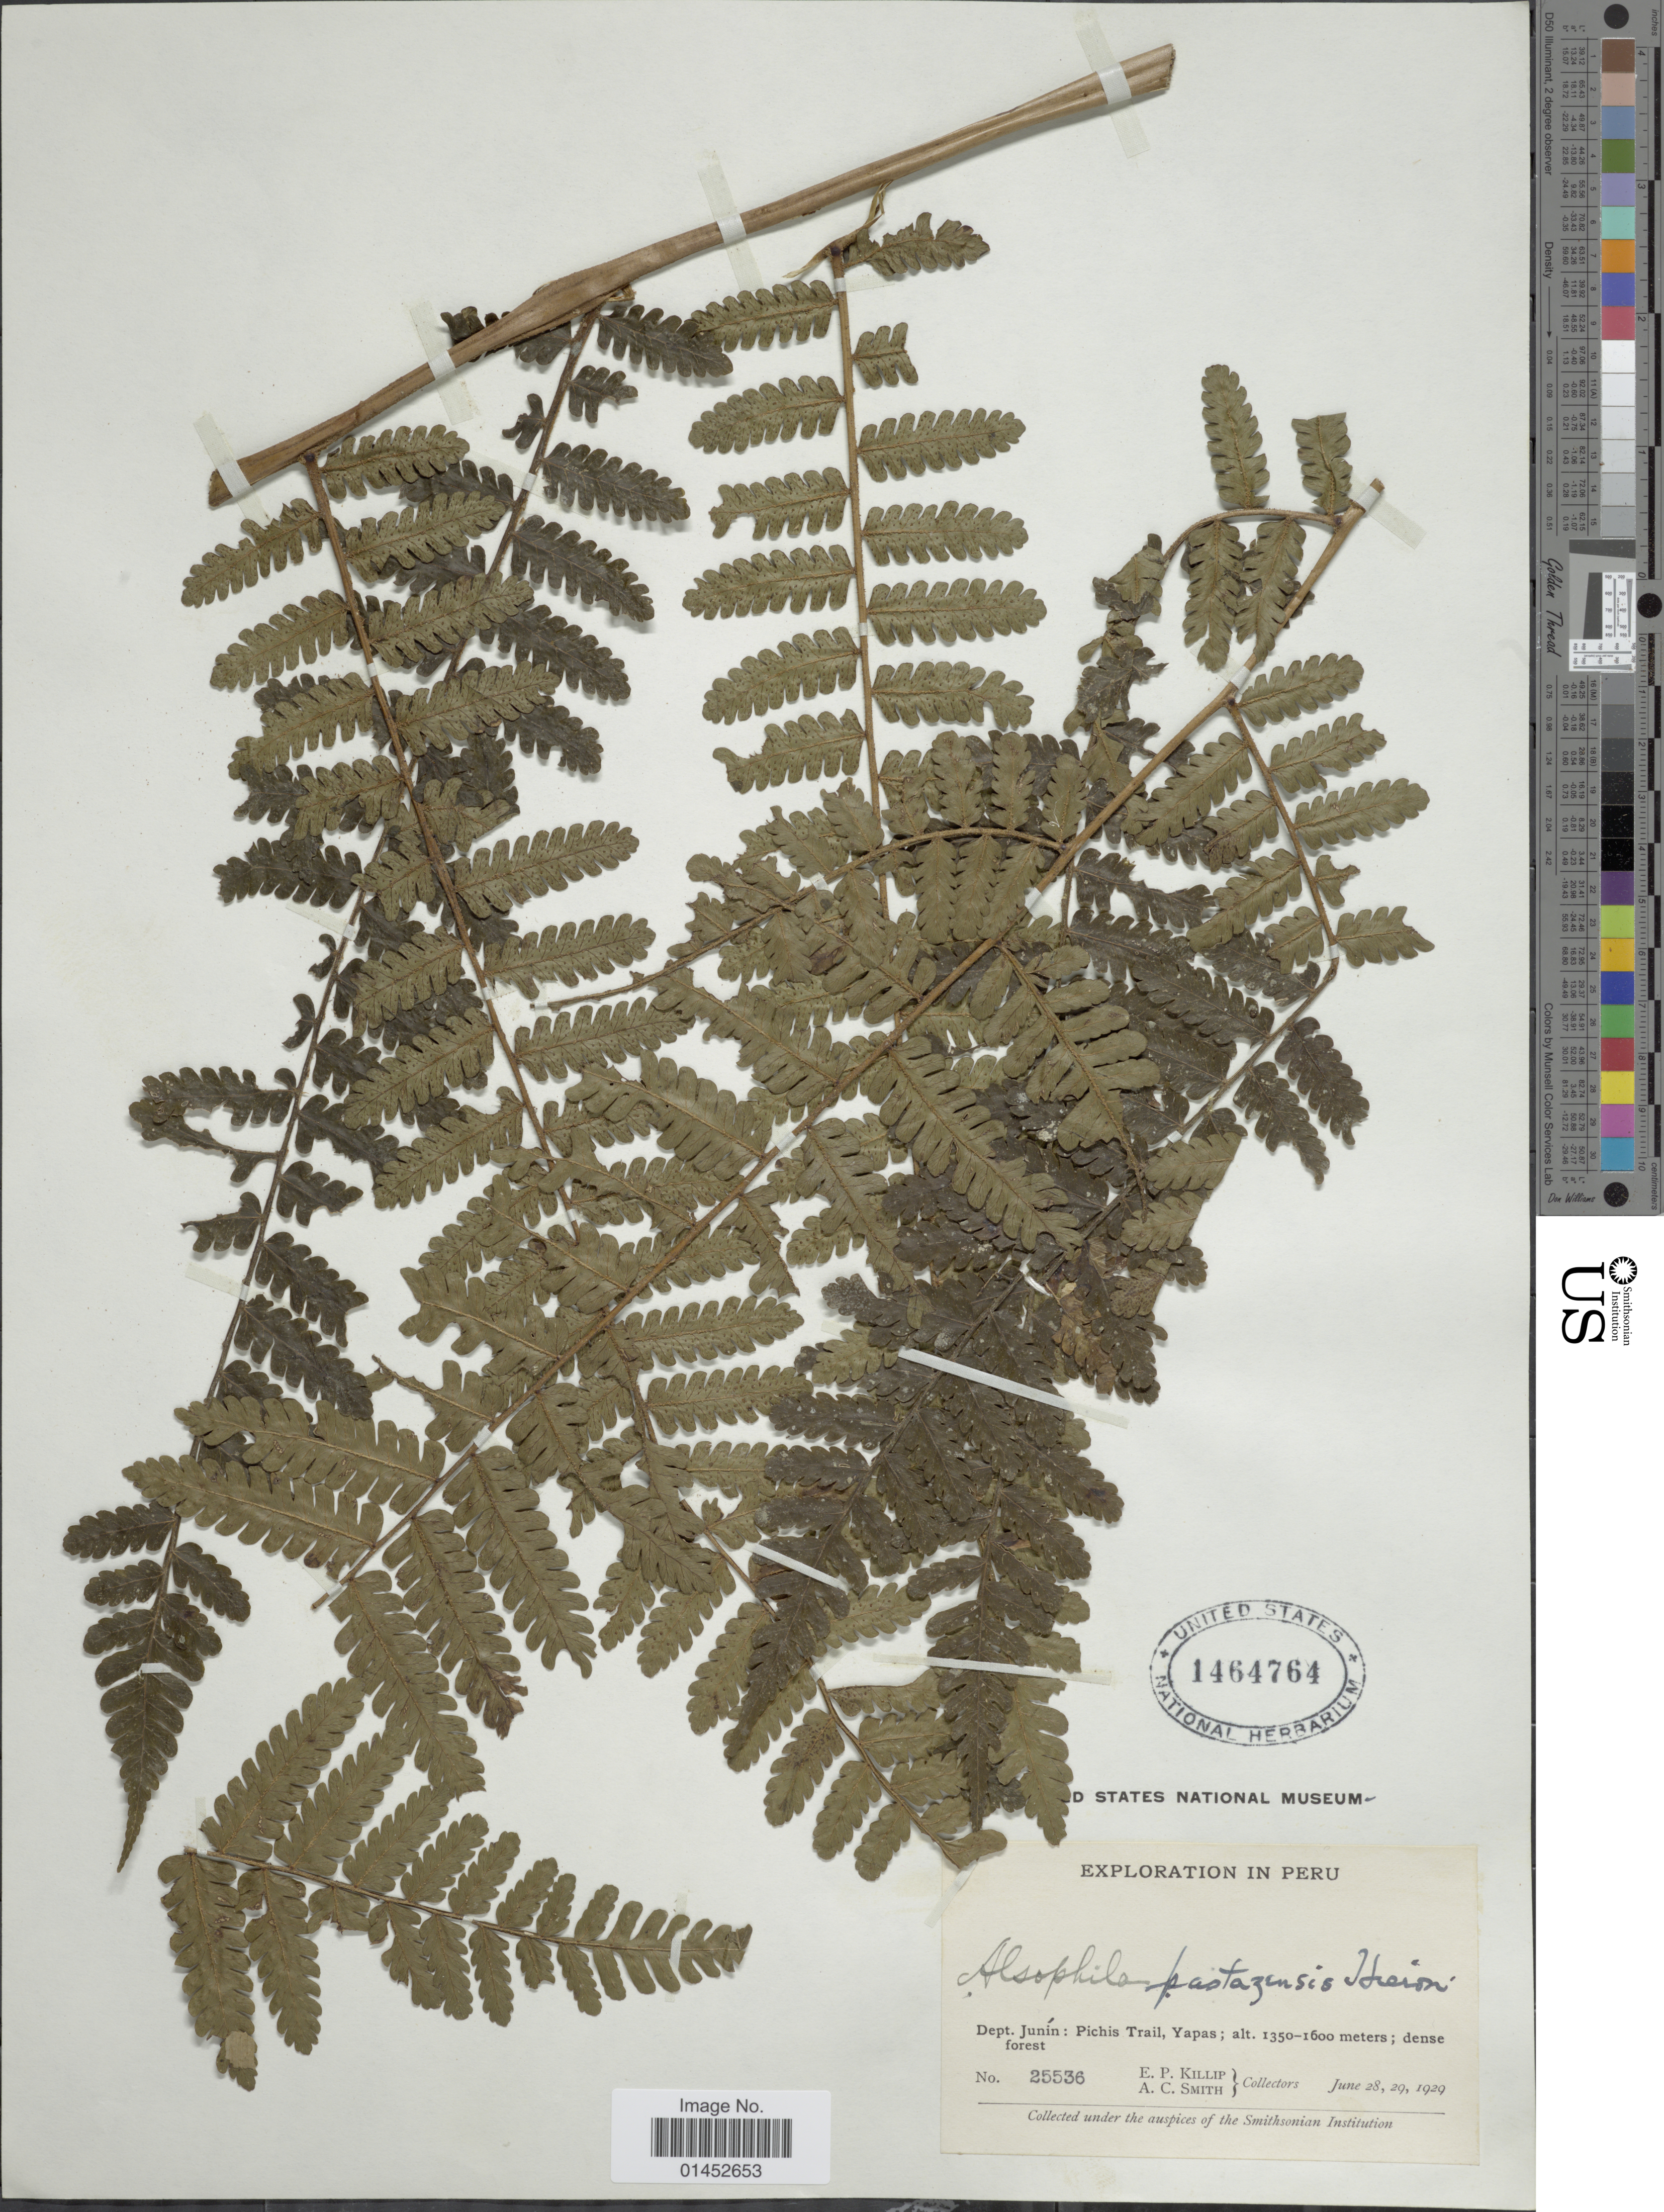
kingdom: Plantae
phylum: Tracheophyta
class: Polypodiopsida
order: Cyatheales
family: Cyatheaceae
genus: Cyathea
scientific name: Cyathea pungens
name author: (Willd.) Domin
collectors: E. P. Killip & A. C. Smith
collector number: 25536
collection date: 1929-06-28/1929-06-29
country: Peru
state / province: Junín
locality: Dept. Junín: Pichis Trail, Yapas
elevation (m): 1350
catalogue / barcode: US 1464764